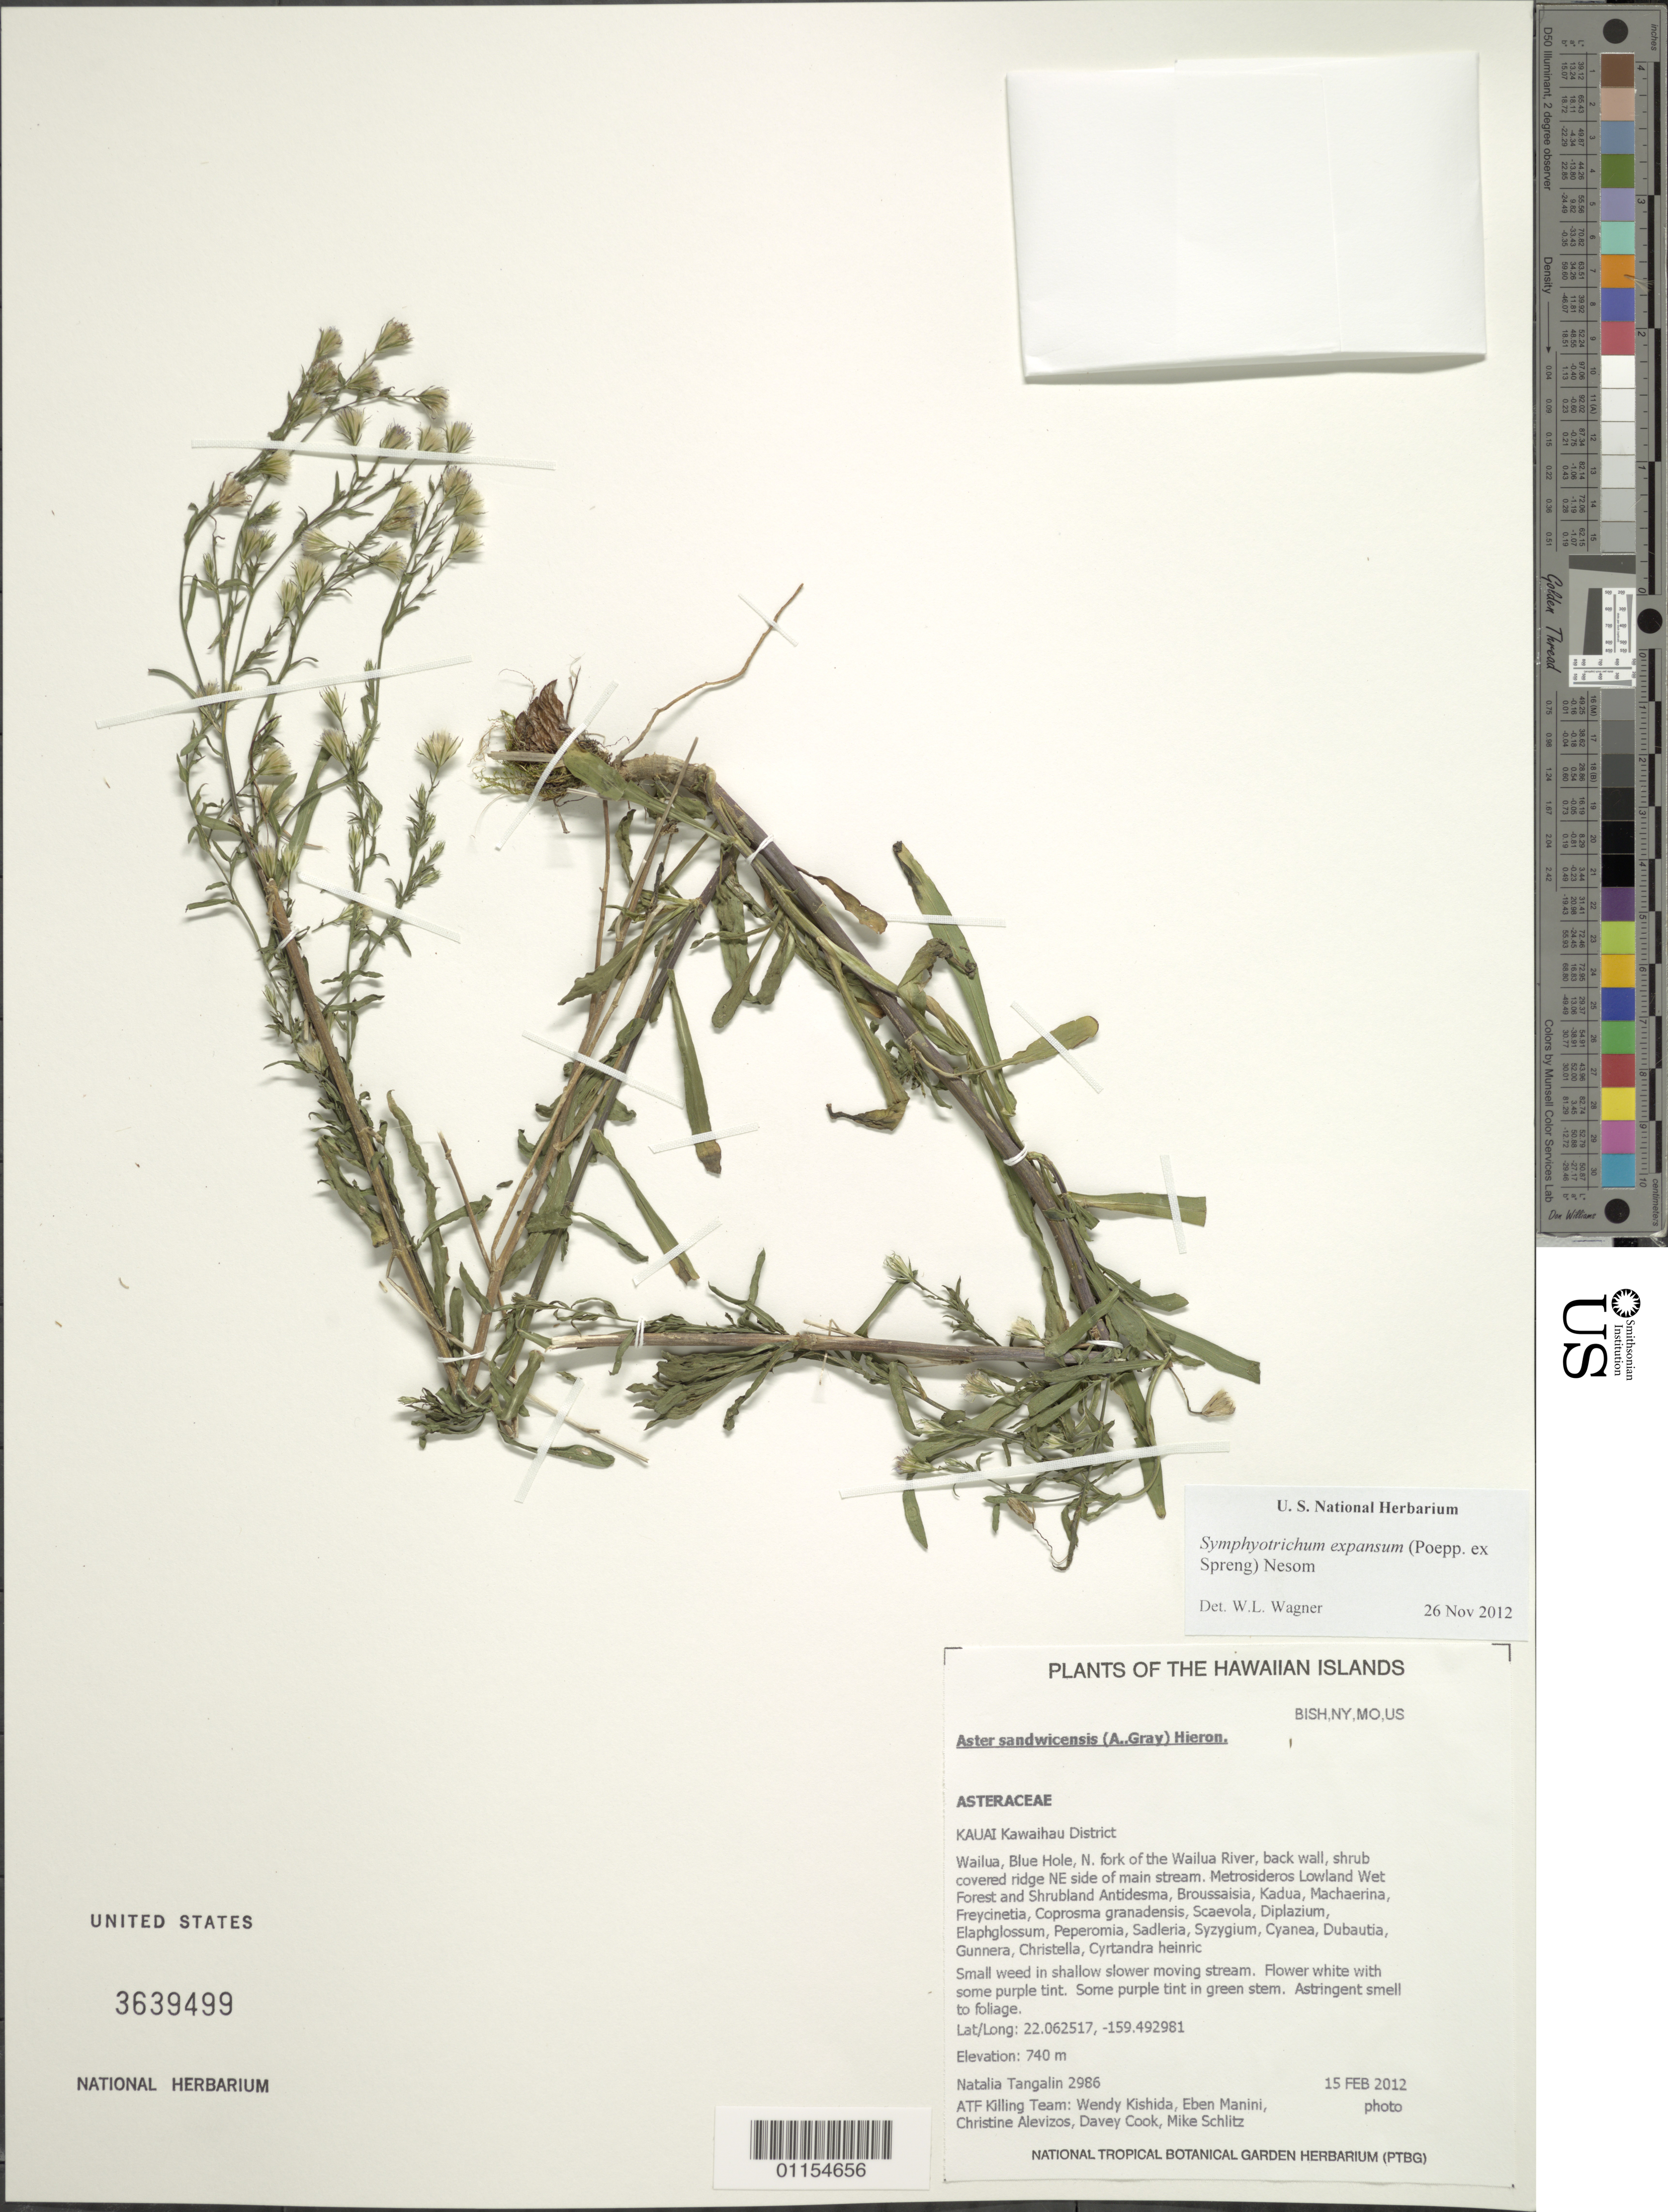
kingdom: Plantae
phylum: Tracheophyta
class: Magnoliopsida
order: Asterales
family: Asteraceae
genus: Symphyotrichum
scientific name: Symphyotrichum expansum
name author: (Poepp. ex Spreng.) G.L. Nesom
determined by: Wagner, W. L., (BOT), Smithsonian Institution - National Museum of Natural History (UNITED STATES)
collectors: N. Tangalin et al.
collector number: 2986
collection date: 2012-02-15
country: United States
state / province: Hawaii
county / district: Kauai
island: Kaua'i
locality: Kawaihau District, Wailua, Blue Hole, N. fork of the Wailua River, back wall, shrub covered ridge NE side of main stream.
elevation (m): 740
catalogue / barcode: US 3639499